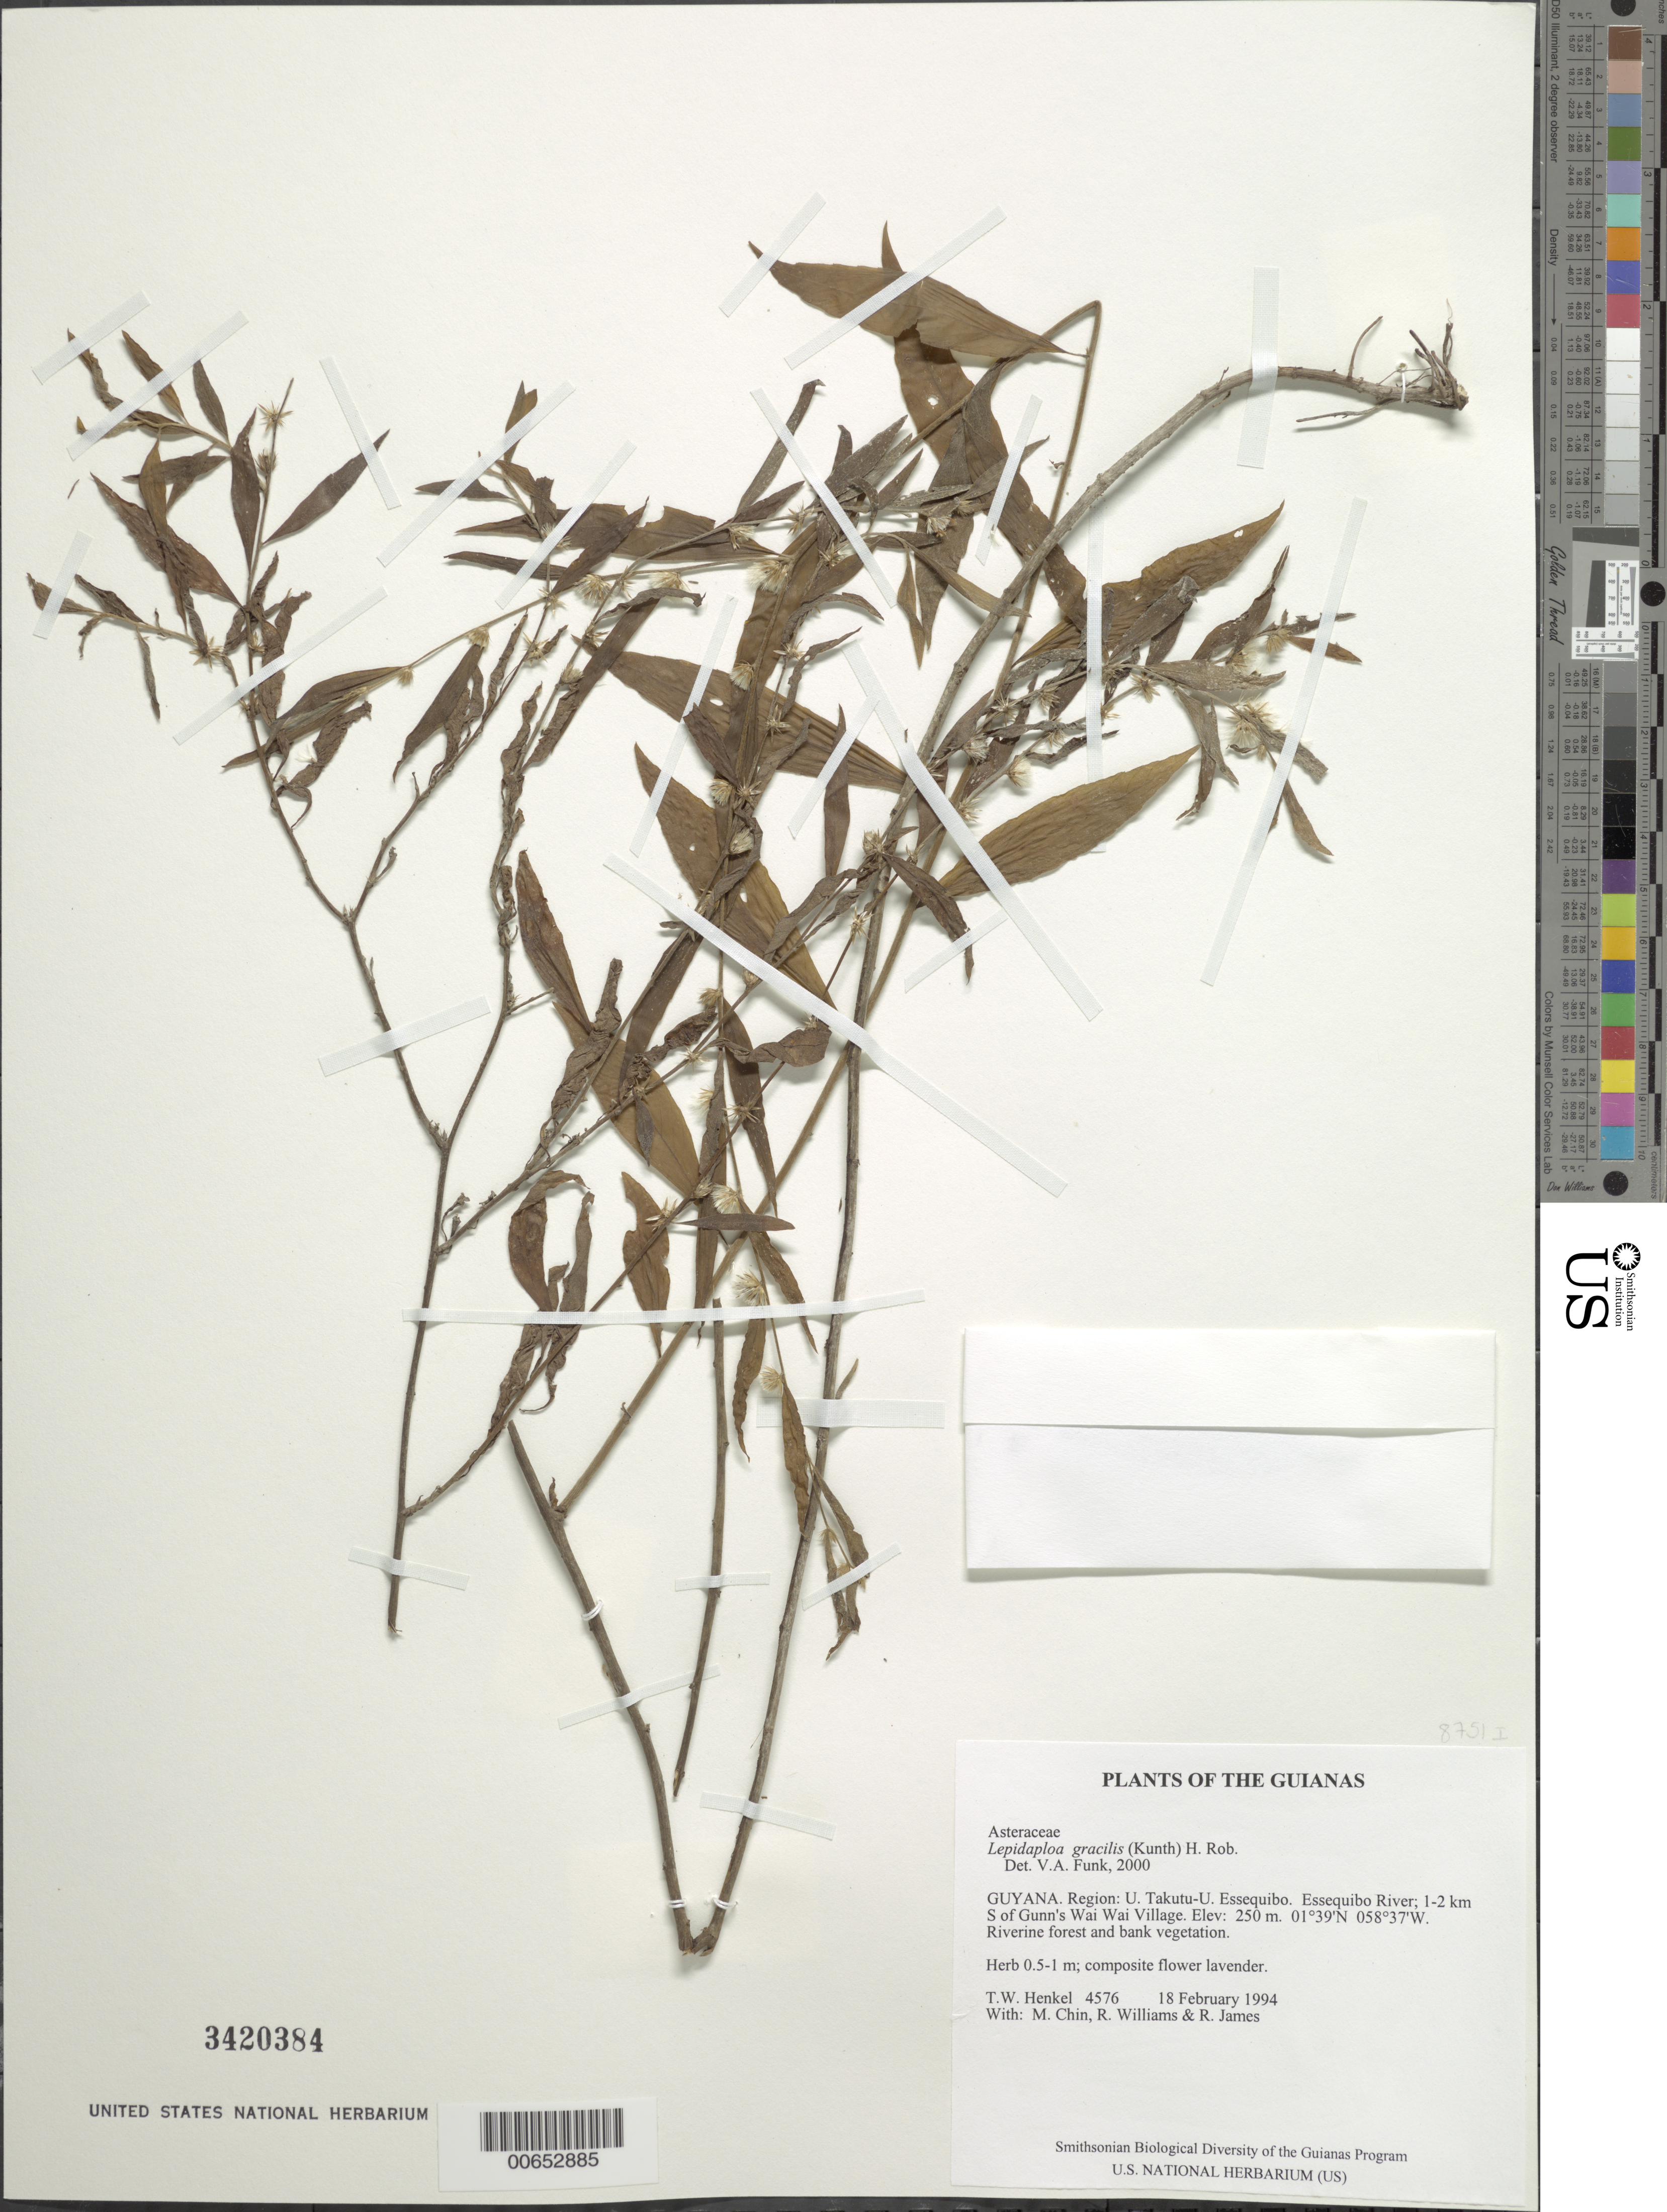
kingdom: Plantae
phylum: Tracheophyta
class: Magnoliopsida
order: Asterales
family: Asteraceae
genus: Lepidaploa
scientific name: Lepidaploa gracilis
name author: (Kunth) H. Rob.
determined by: Funk, Vicki A., (BOT), Smithsonian Institution - National Museum of Natural History (UNITED STATES)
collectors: T. Henkel, M. Chin, R. Williams & R. James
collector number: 4576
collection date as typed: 18 February 1994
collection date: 1994-02-18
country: Guyana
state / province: U. Takutu-U. Essequibo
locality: Essequibo River; 1-2 km S of Gunn's Wai Wai Village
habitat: Riverine forest and bank vegetation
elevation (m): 250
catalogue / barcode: US 3420384